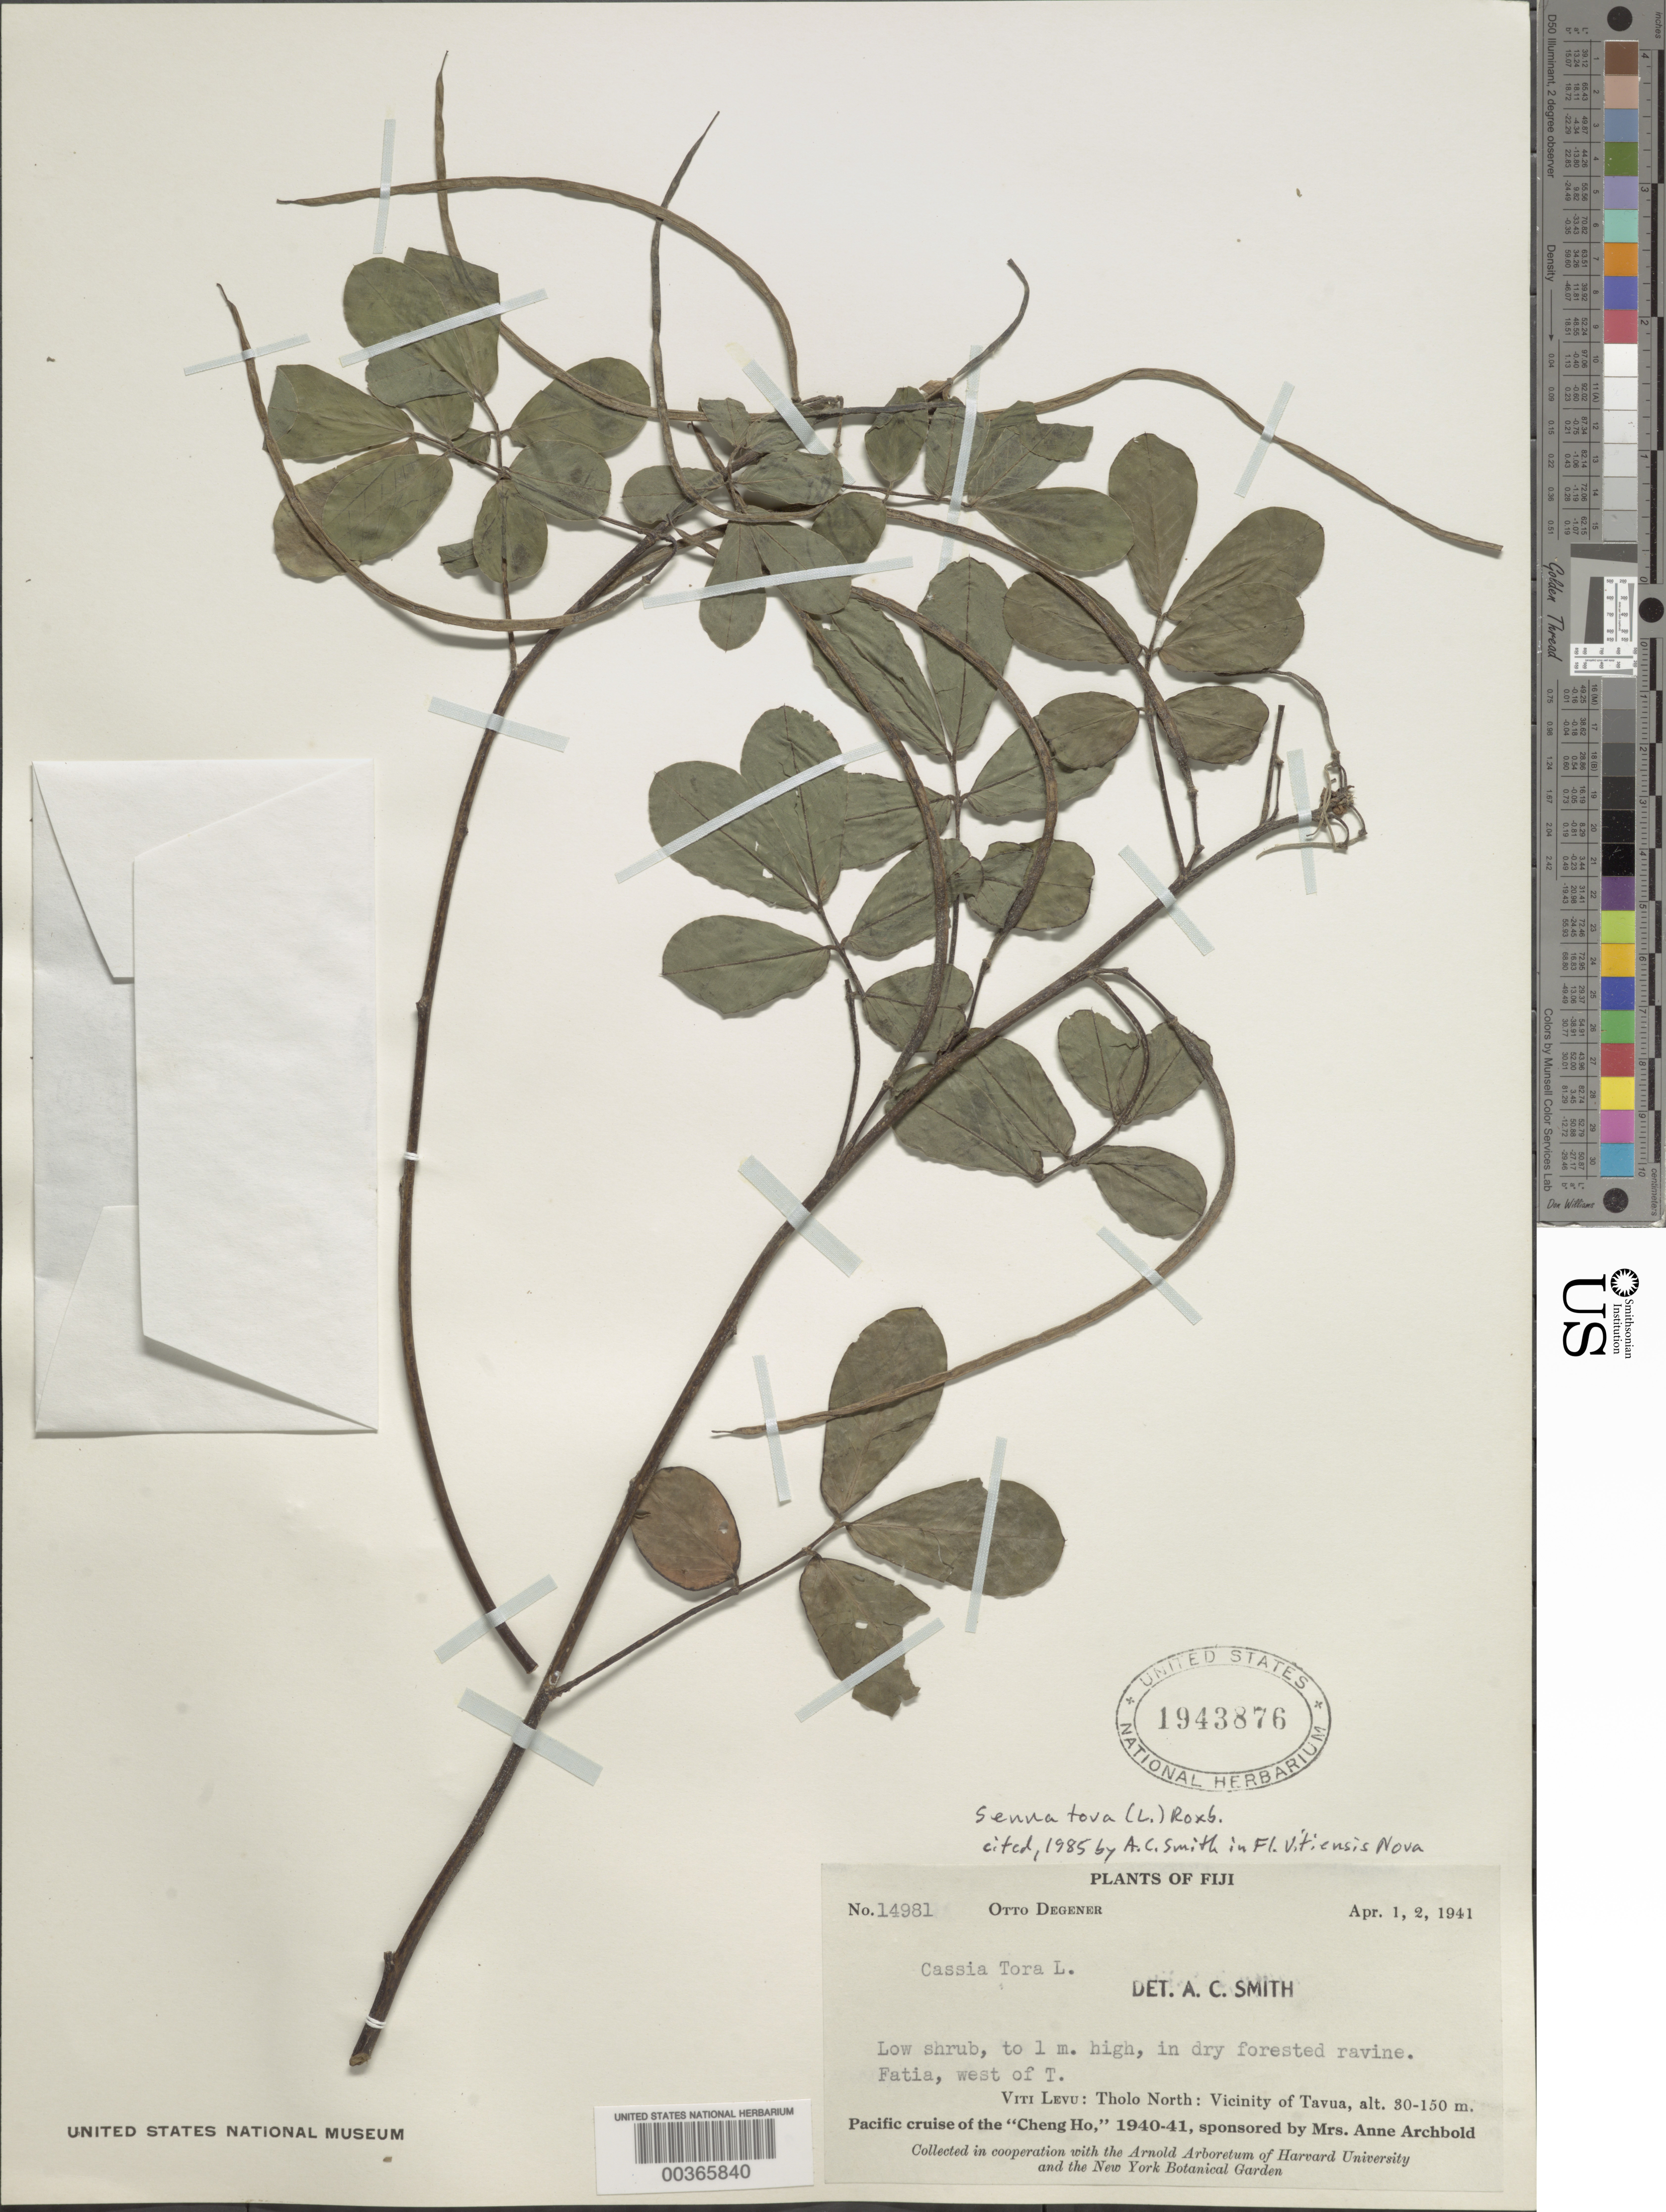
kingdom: Plantae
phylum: Tracheophyta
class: Magnoliopsida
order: Fabales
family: Fabaceae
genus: Senna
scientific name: Senna tora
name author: (L.) Roxb.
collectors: O. Degener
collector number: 14981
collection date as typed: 01 Apr 1941 and 02 Apr 1941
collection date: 1941-04-01,1941-04-02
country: Fiji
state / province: Western Division ?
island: Viti Levu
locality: Tholo north; vicinity of tavua; fatia, w of tavua.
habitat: Dry forested ravine.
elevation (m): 30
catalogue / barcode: US 1943876